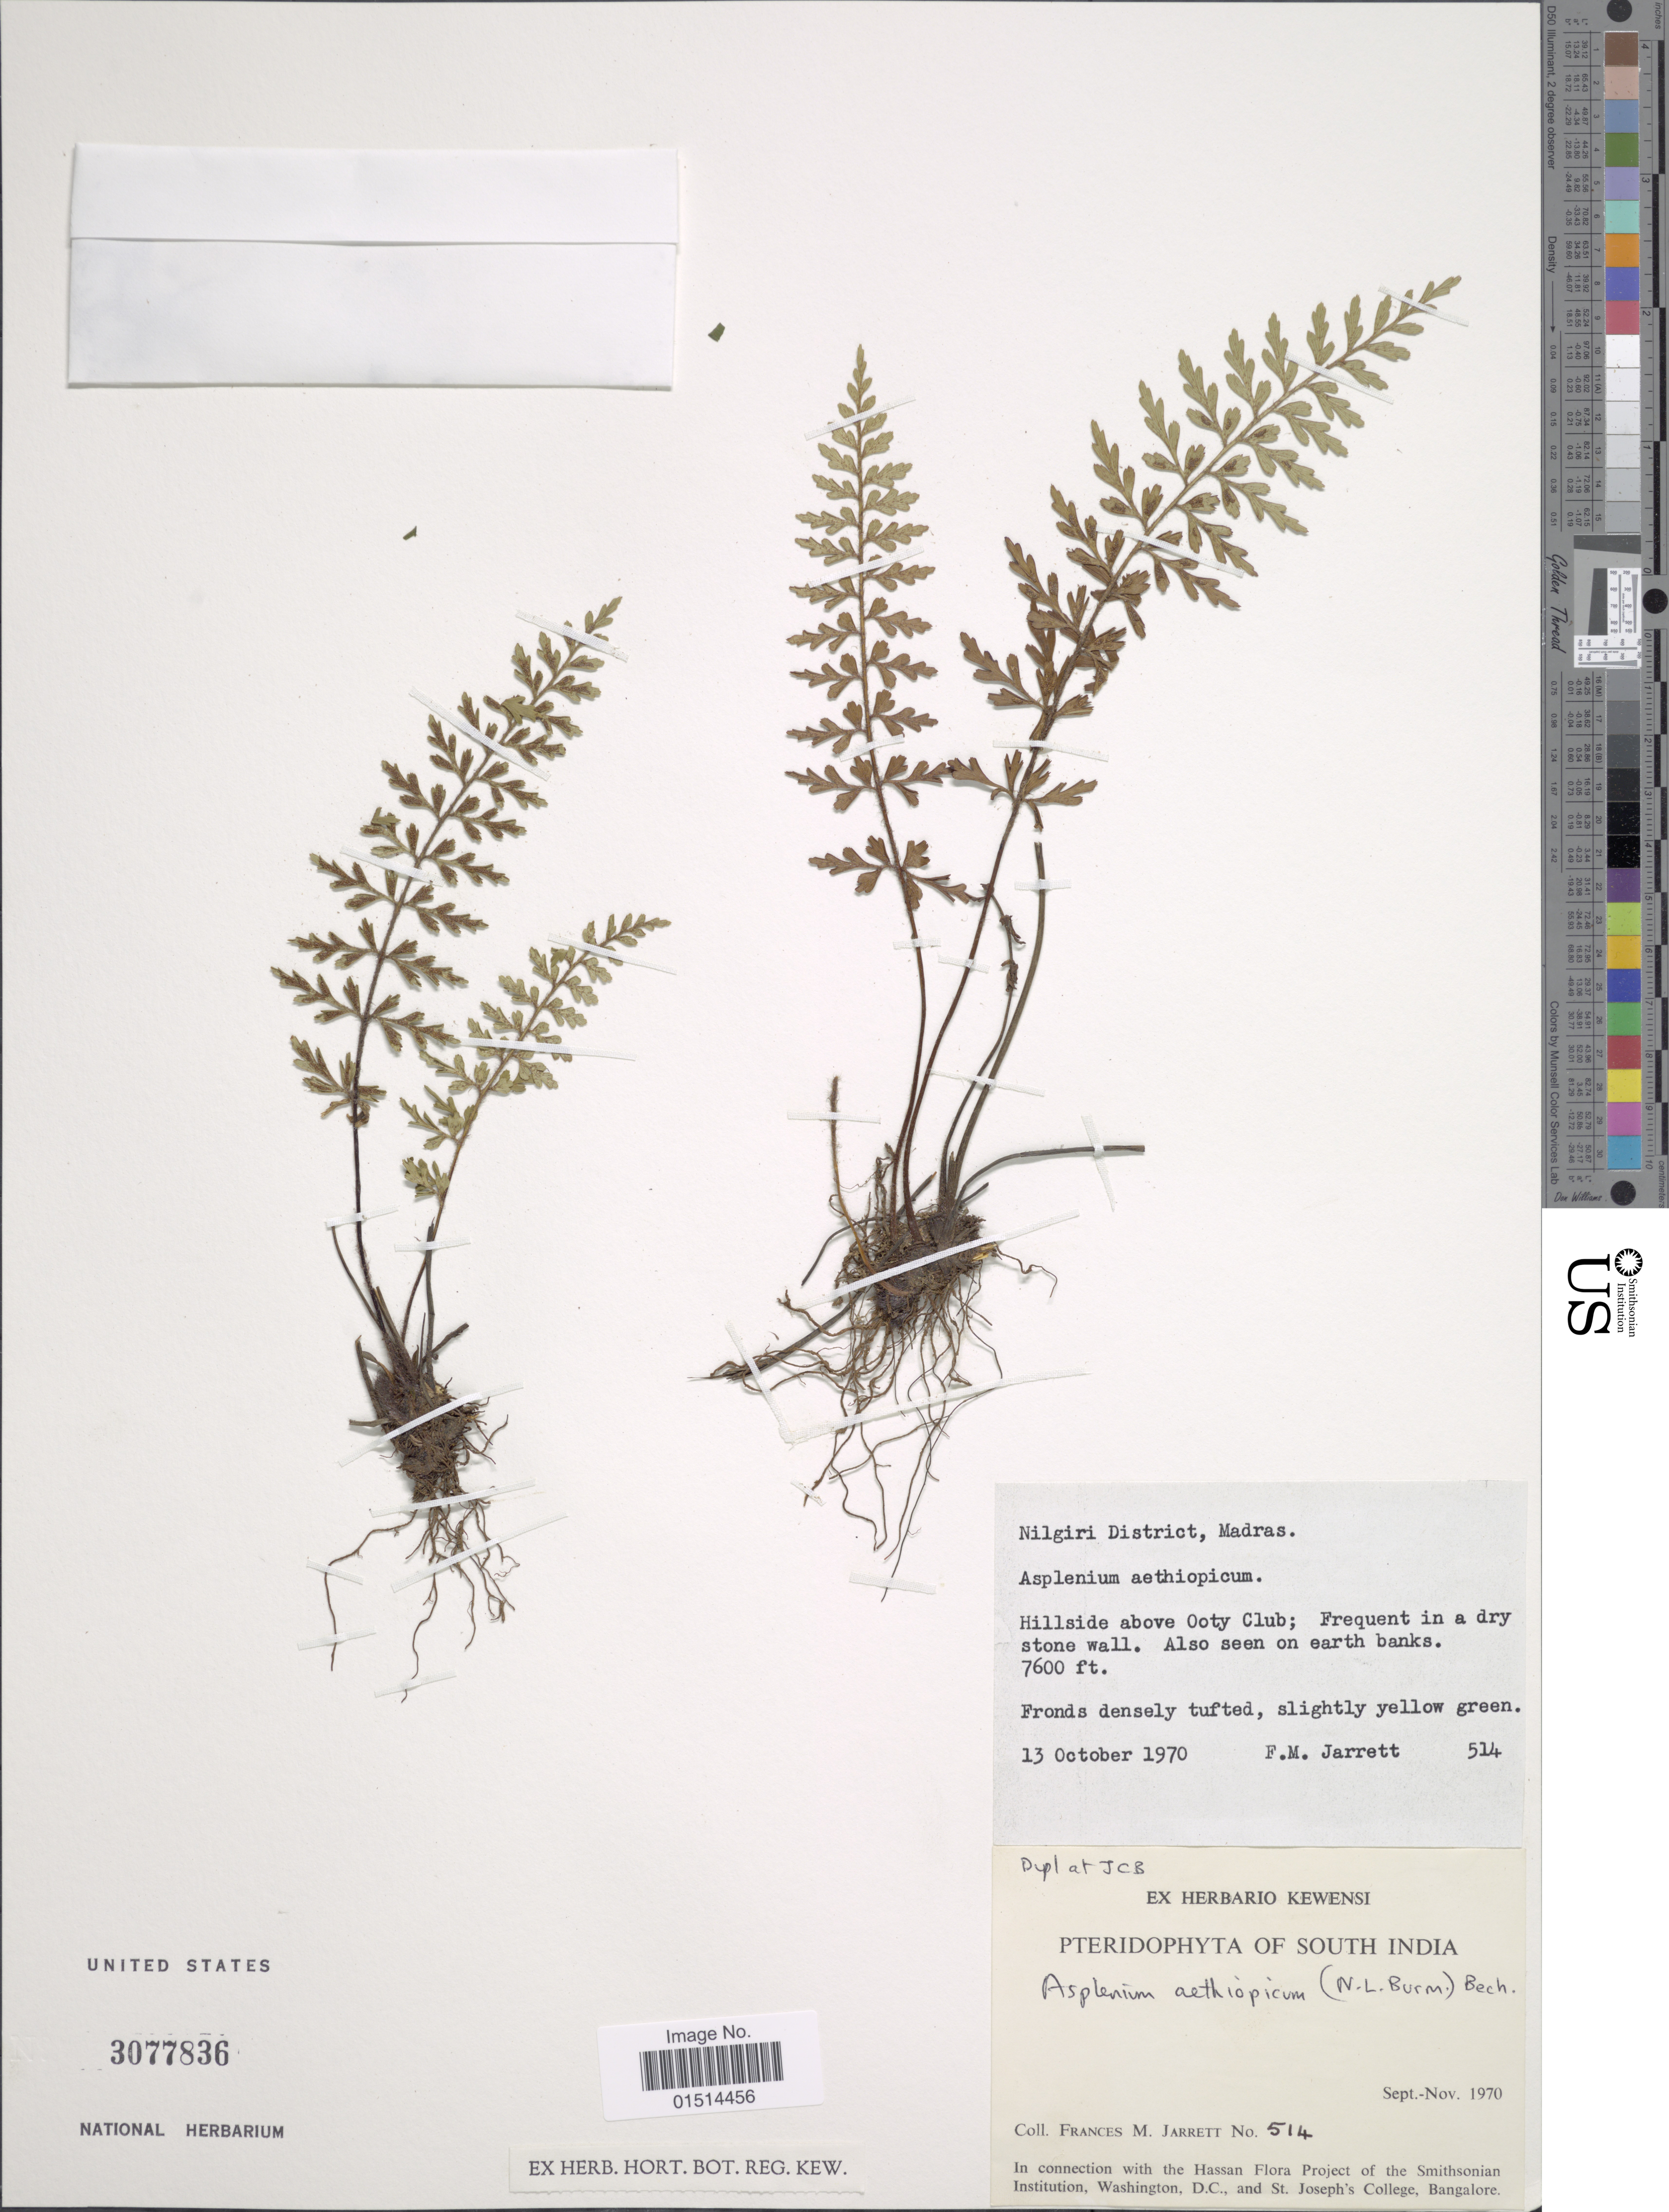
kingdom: Plantae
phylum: Tracheophyta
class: Polypodiopsida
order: Polypodiales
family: Aspleniaceae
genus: Asplenium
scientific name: Asplenium aethiopicum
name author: (Burm. f.) Bech.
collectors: F. M. Jarrett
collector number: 514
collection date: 1970-10-13/1970-11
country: India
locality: Nilgiri District, Madras, South India, Hillside above Ooty Club; Frequent in a dry stone wall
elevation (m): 2316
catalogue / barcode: US 3077836